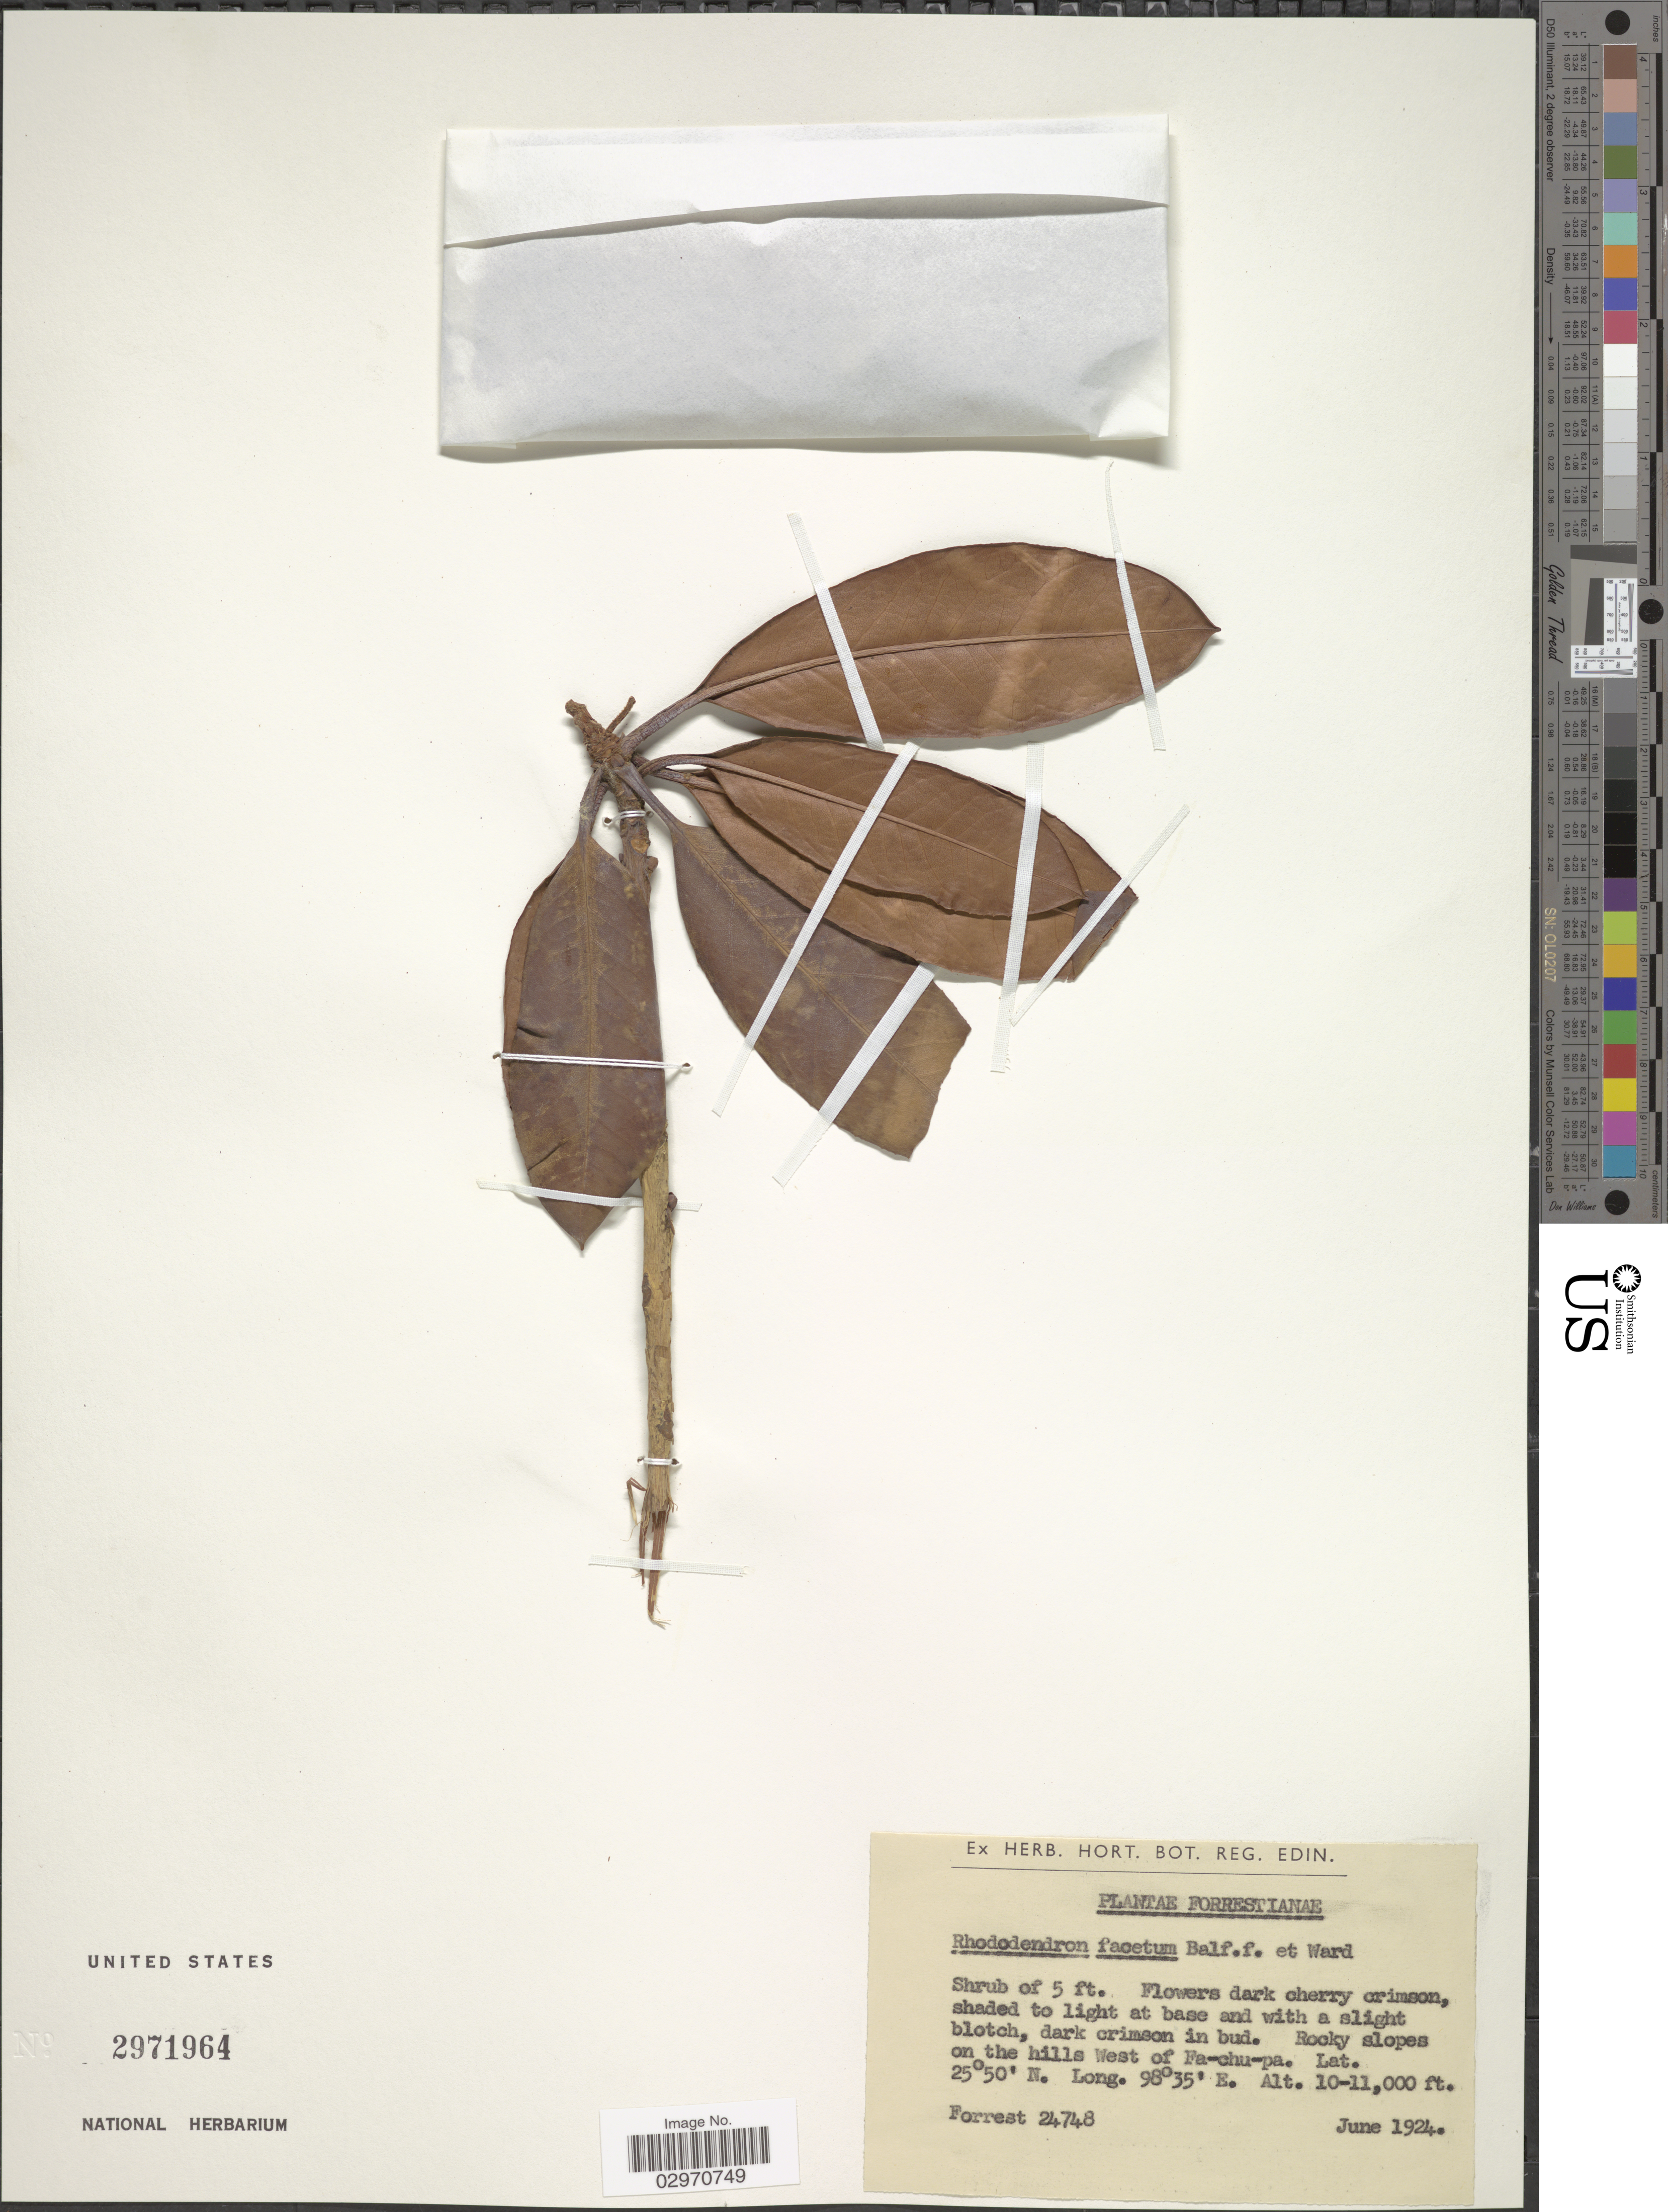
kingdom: Plantae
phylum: Tracheophyta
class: Magnoliopsida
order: Ericales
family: Ericaceae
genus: Rhododendron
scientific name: Rhododendron facetum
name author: Balf. f. & Ward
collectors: -. Forrest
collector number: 24748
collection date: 1924-06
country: Myanmar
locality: Rocky slopes on the hills West of Fa-chu-pa.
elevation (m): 3048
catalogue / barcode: US 2971964